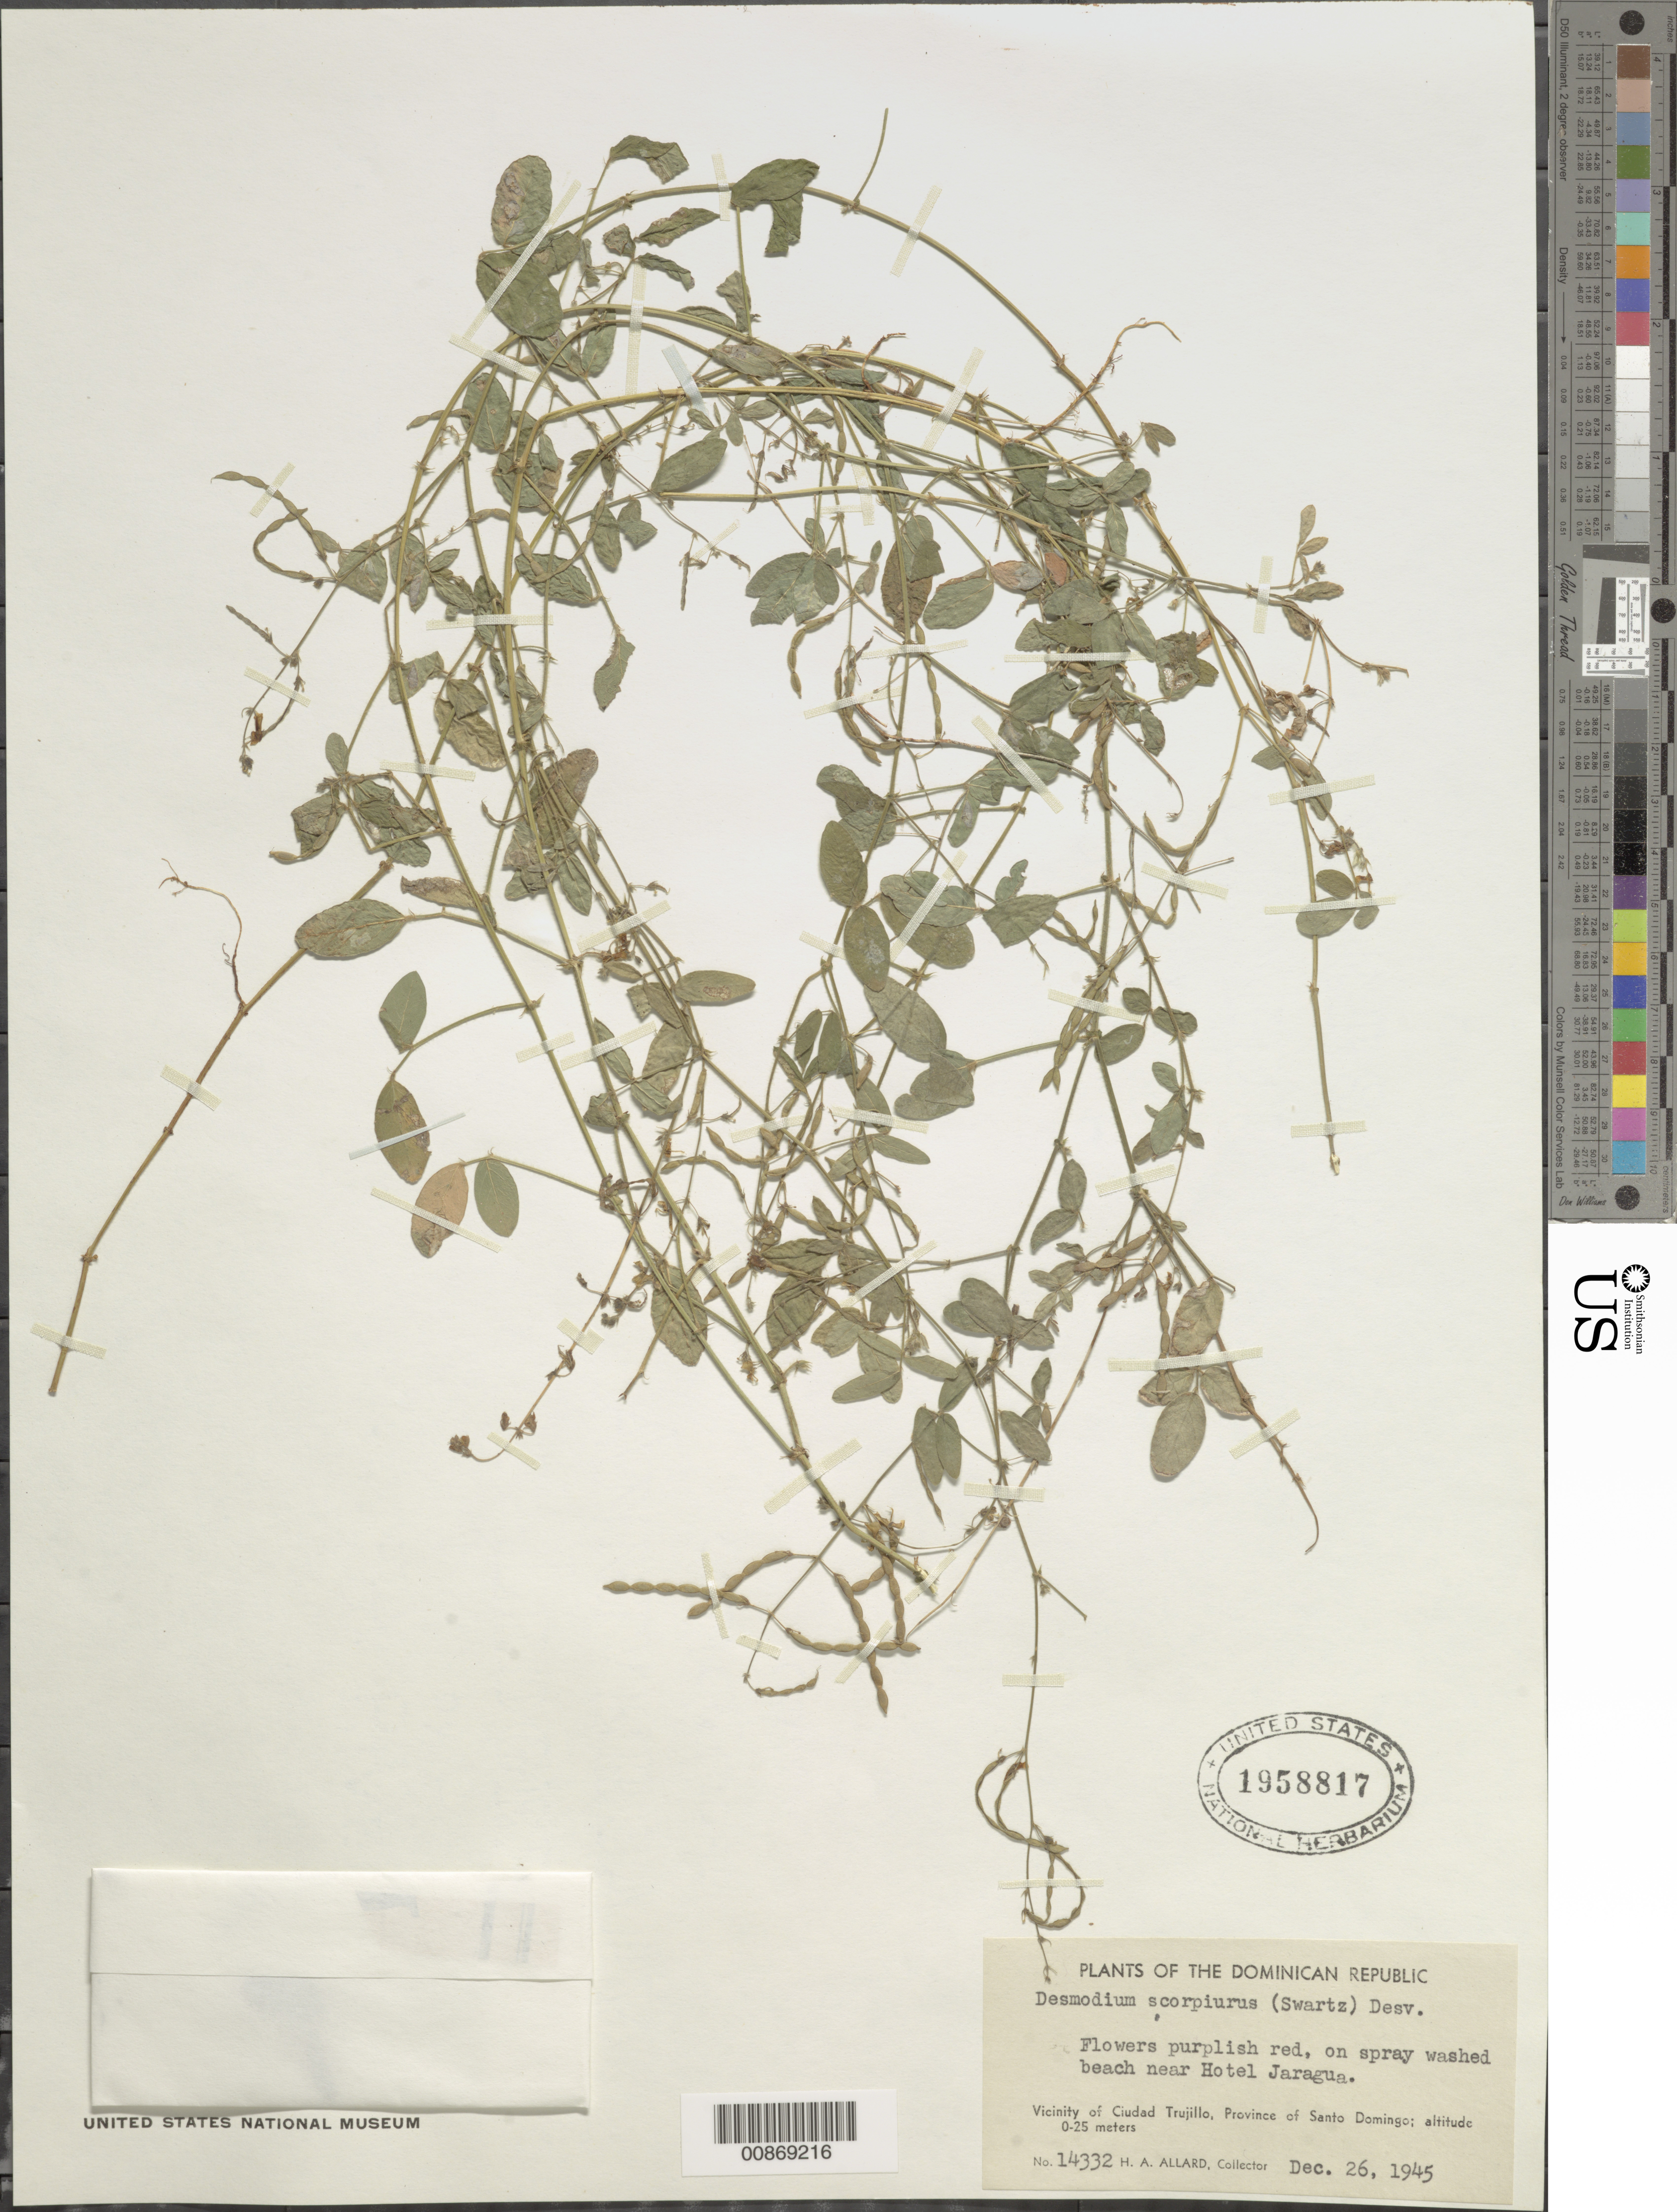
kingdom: Plantae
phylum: Tracheophyta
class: Magnoliopsida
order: Fabales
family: Fabaceae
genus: Desmodium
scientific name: Desmodium scorpiurus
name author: (Sw.) Desv. ex DC.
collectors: H. A. Allard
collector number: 14332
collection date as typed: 26 Dec 1945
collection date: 1945-12-26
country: Dominican Republic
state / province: Distrito Nacional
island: Hispaniola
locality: Vicinity of Ciudad Trujillo, Province of Santo Domingo (obsolete). Near Hotel Jaragua.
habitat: On spray washed beach.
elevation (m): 0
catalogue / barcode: US 1958817